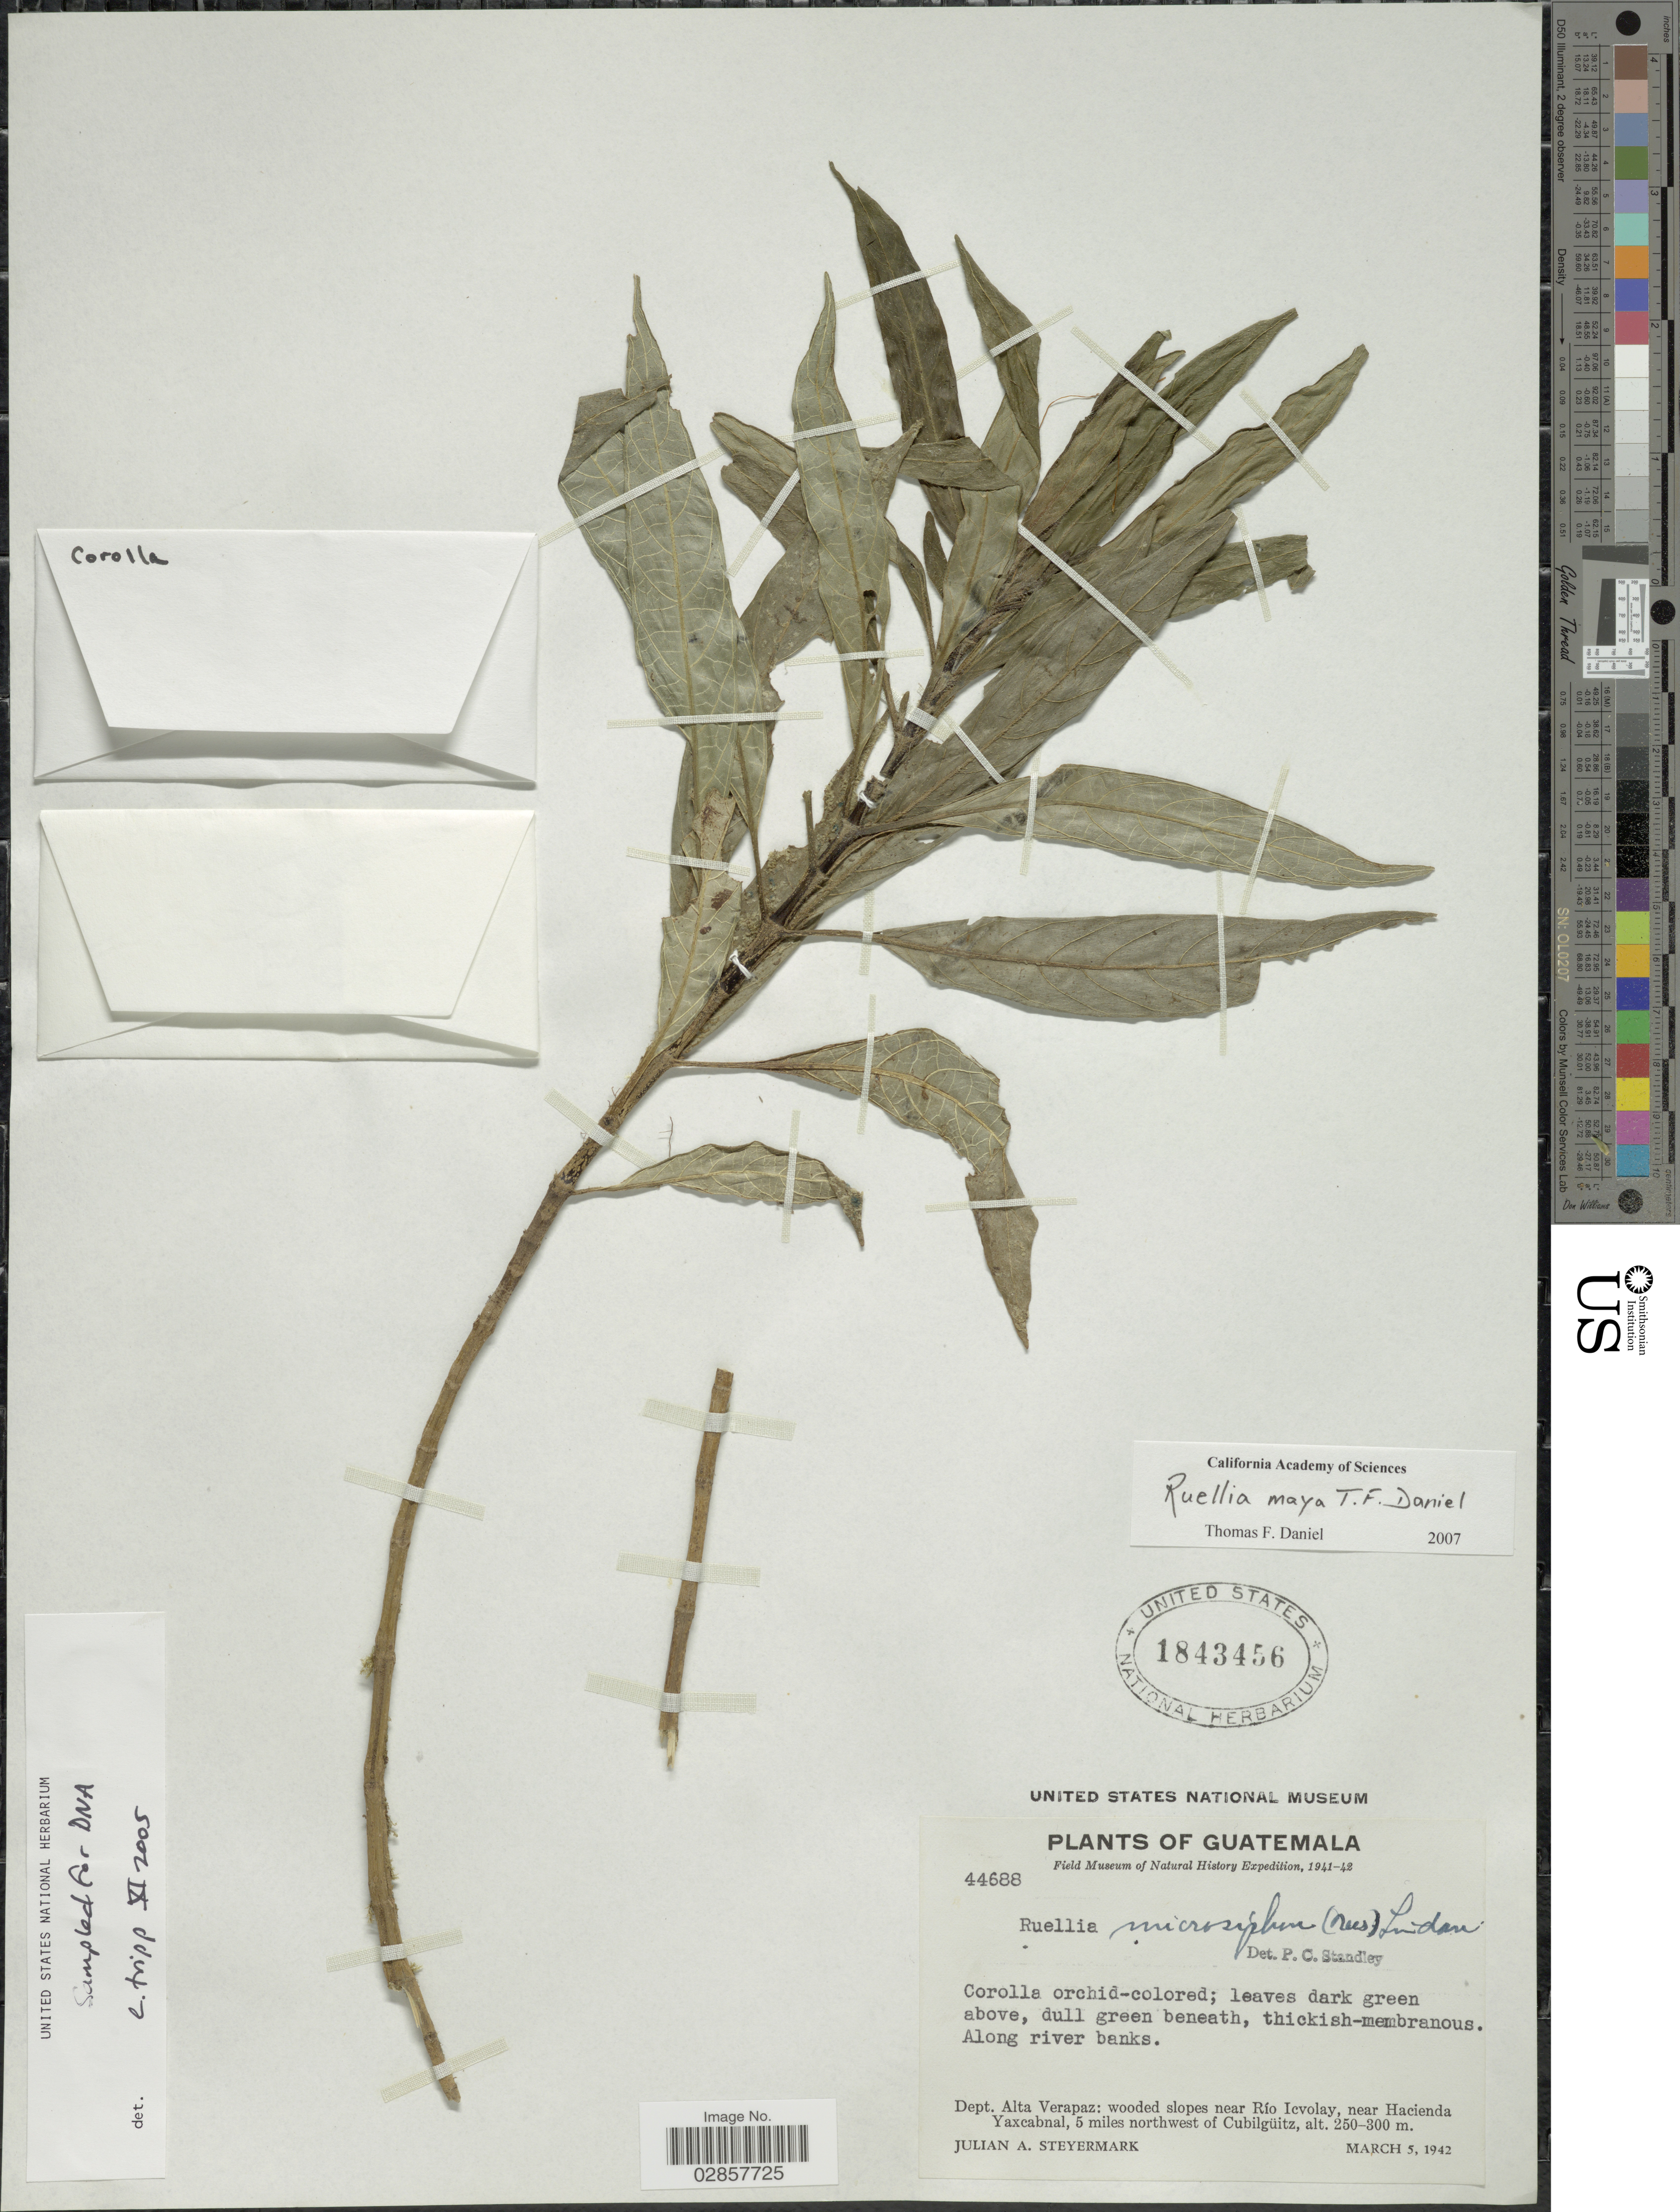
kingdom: Plantae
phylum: Tracheophyta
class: Magnoliopsida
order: Lamiales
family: Acanthaceae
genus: Ruellia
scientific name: Ruellia maya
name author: T.F. Daniel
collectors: J. Steyermark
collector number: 44688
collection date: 1942-03-05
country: Guatemala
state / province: Alta Verapaz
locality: Along river banks, Dept. Alta Verapaz, wooded slopes near Río Icvolay, near Hacienda Yaxcabnal, 5 miles northwest of Cubilgüitz.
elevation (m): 250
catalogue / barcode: US 1843456